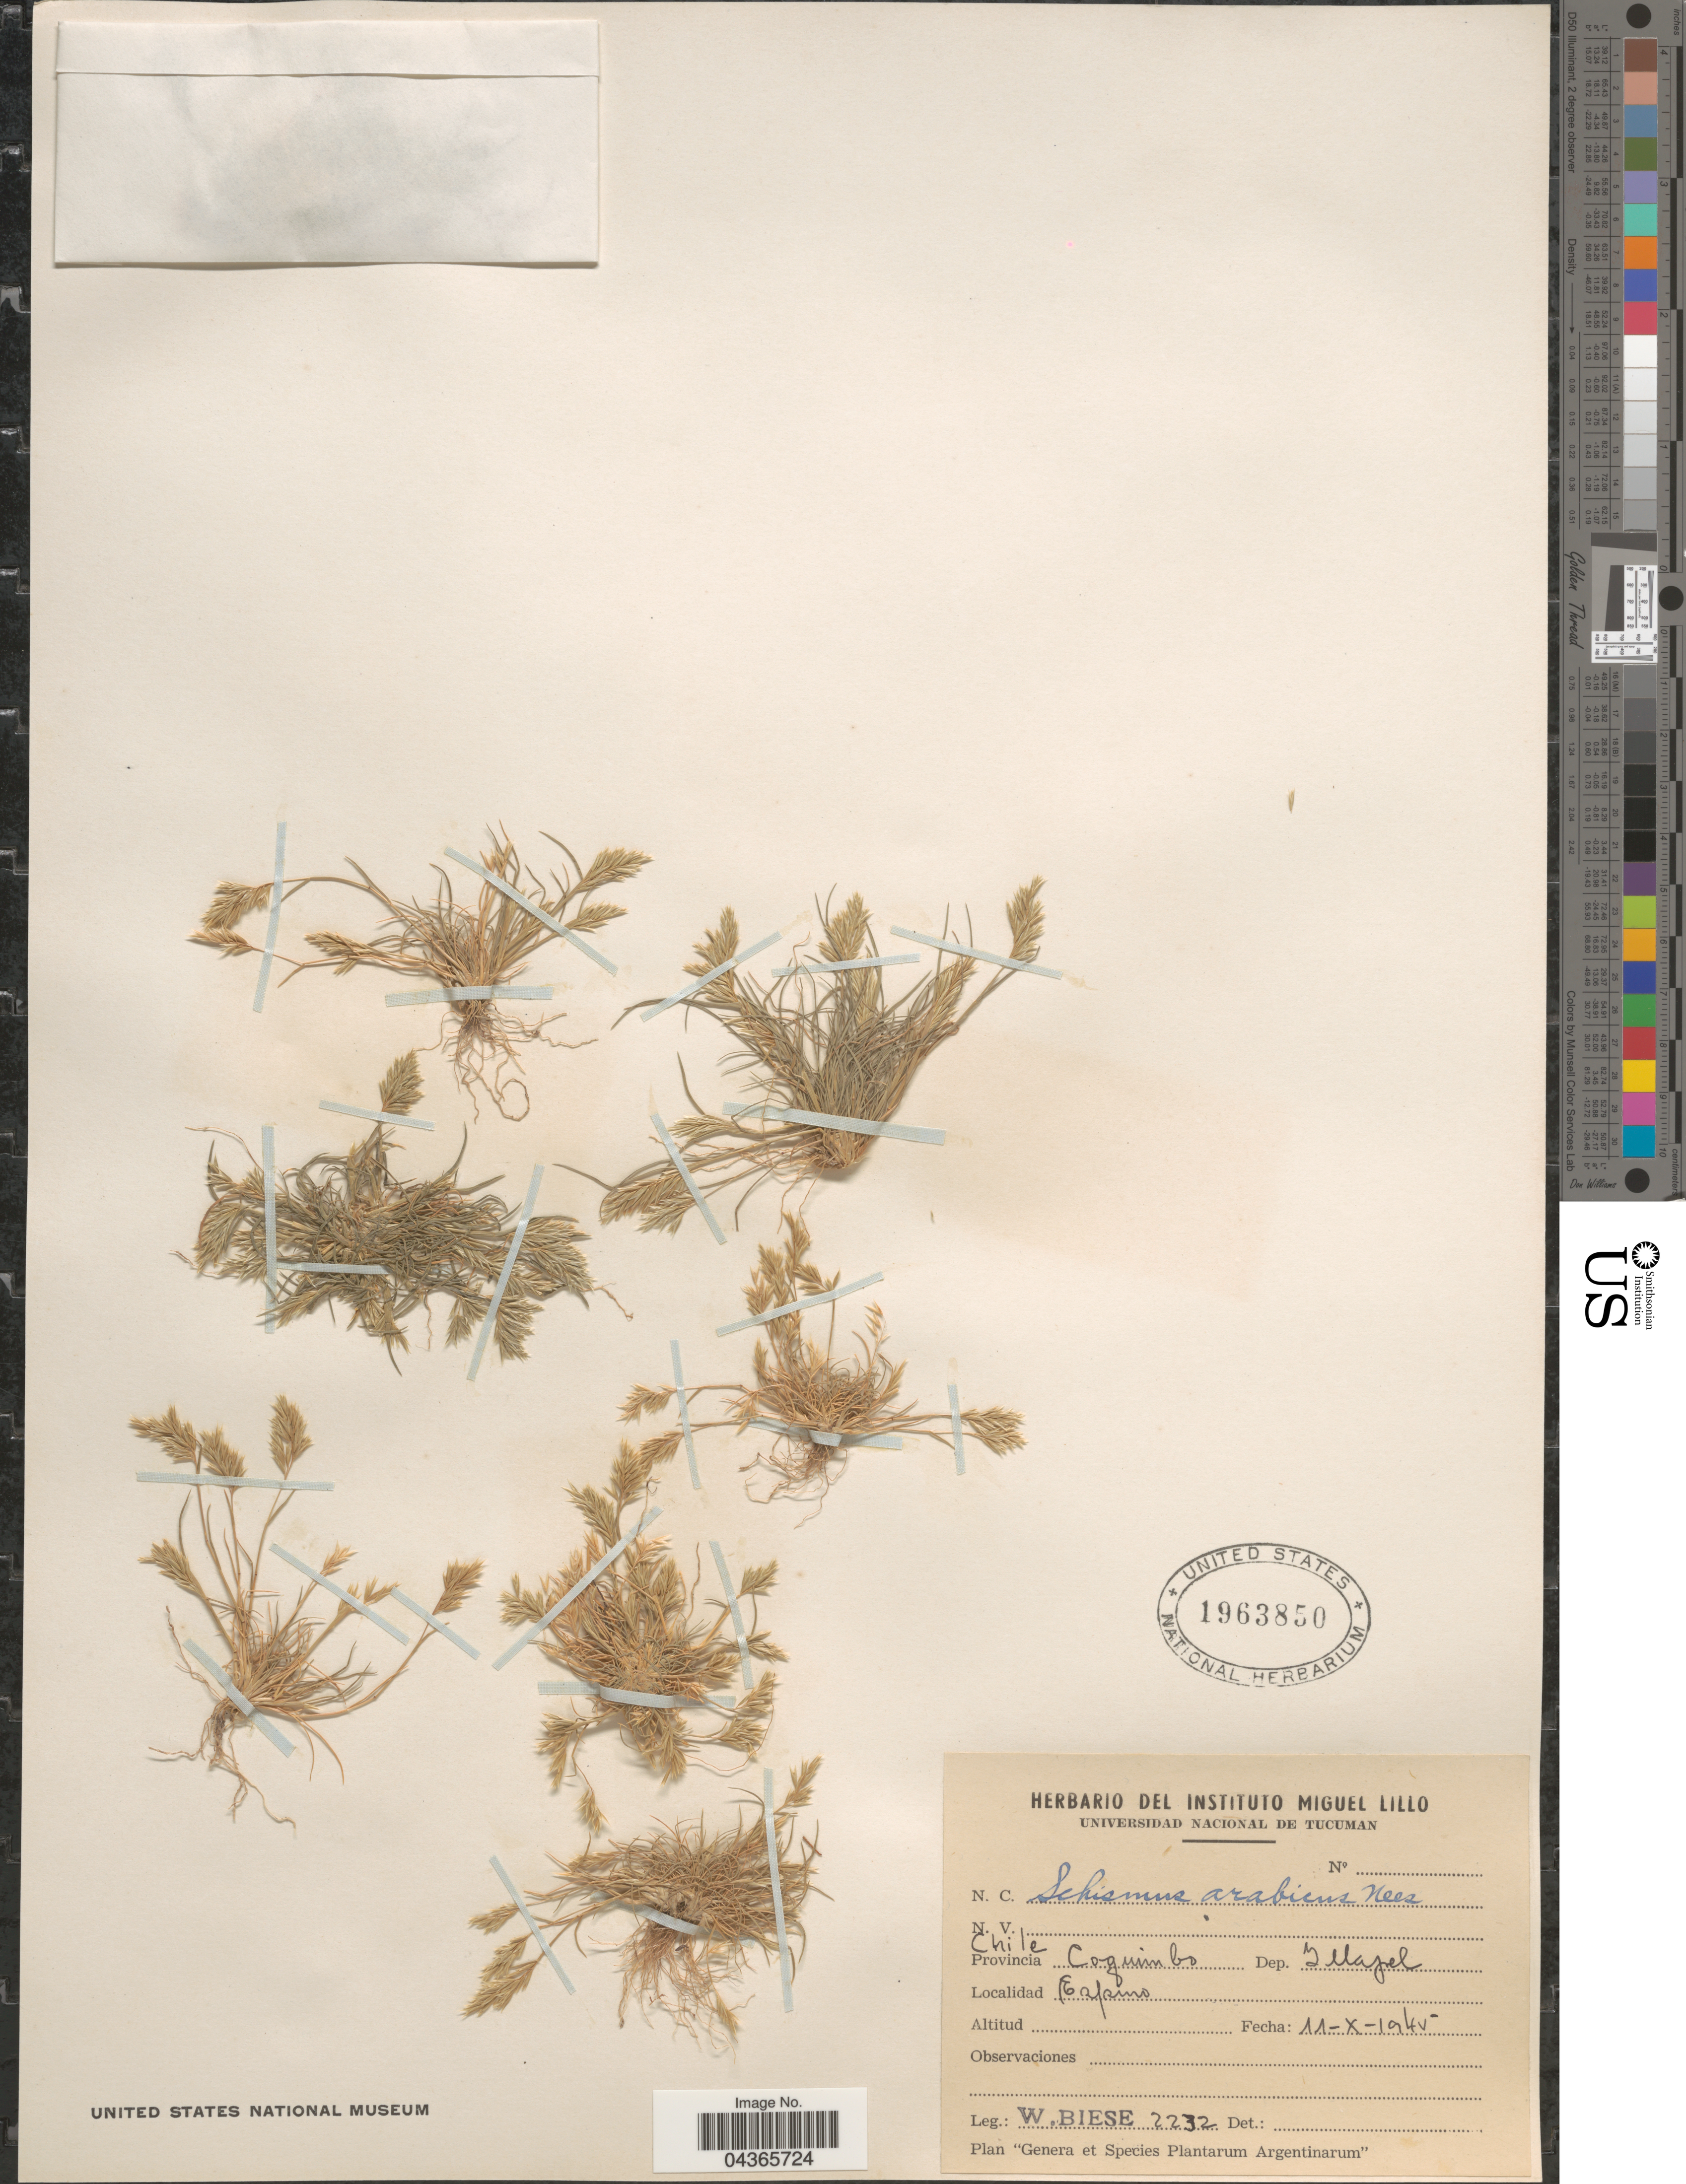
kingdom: Plantae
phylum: Tracheophyta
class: Liliopsida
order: Poales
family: Poaceae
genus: Schismus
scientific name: Schismus barbatus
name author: (L.) Thell.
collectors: W. Biese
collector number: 2232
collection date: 1945-10-11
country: Chile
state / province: Coquimbo (IV)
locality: Dep. Illapel. Espino.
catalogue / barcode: US 1963850